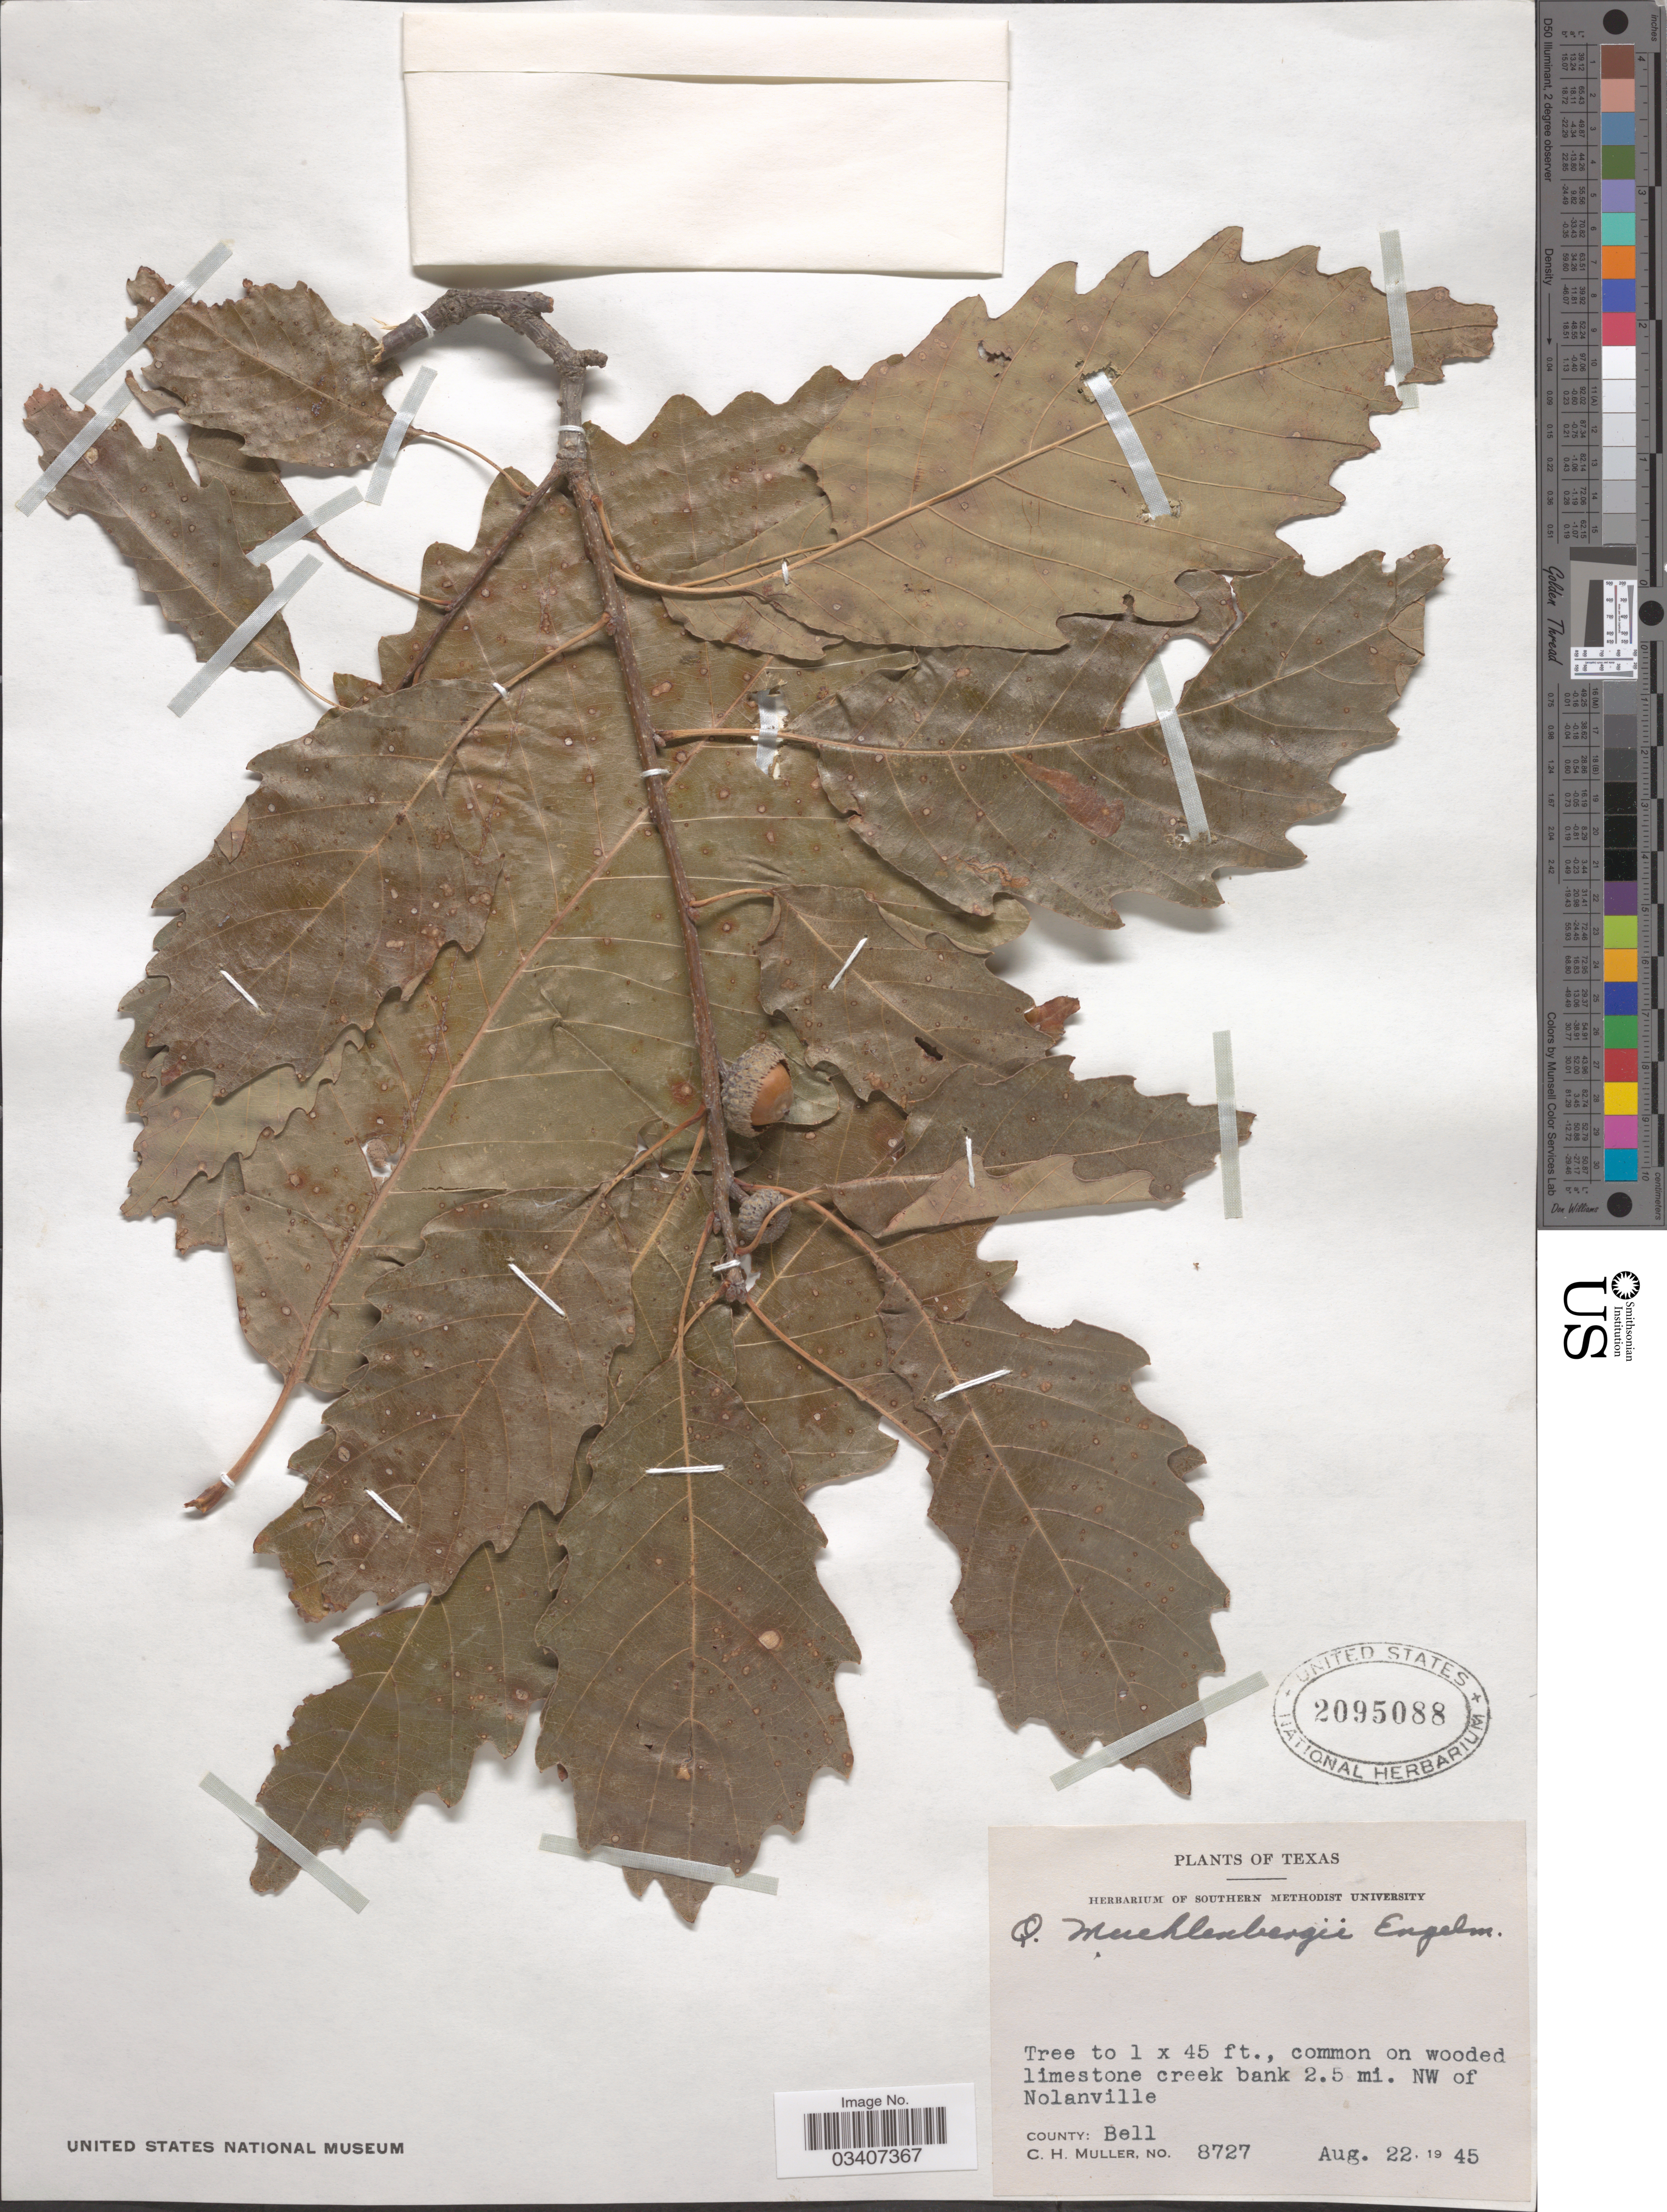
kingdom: Plantae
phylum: Tracheophyta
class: Magnoliopsida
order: Fagales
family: Fagaceae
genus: Quercus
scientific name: Quercus muehlenbergii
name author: Engelm.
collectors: C. H. Mueller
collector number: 8727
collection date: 1945-08-22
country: United States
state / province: Texas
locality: Wooded limestone creek bank 2.5 mi. NW of Nolanville. County: Bell.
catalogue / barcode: US 2095088